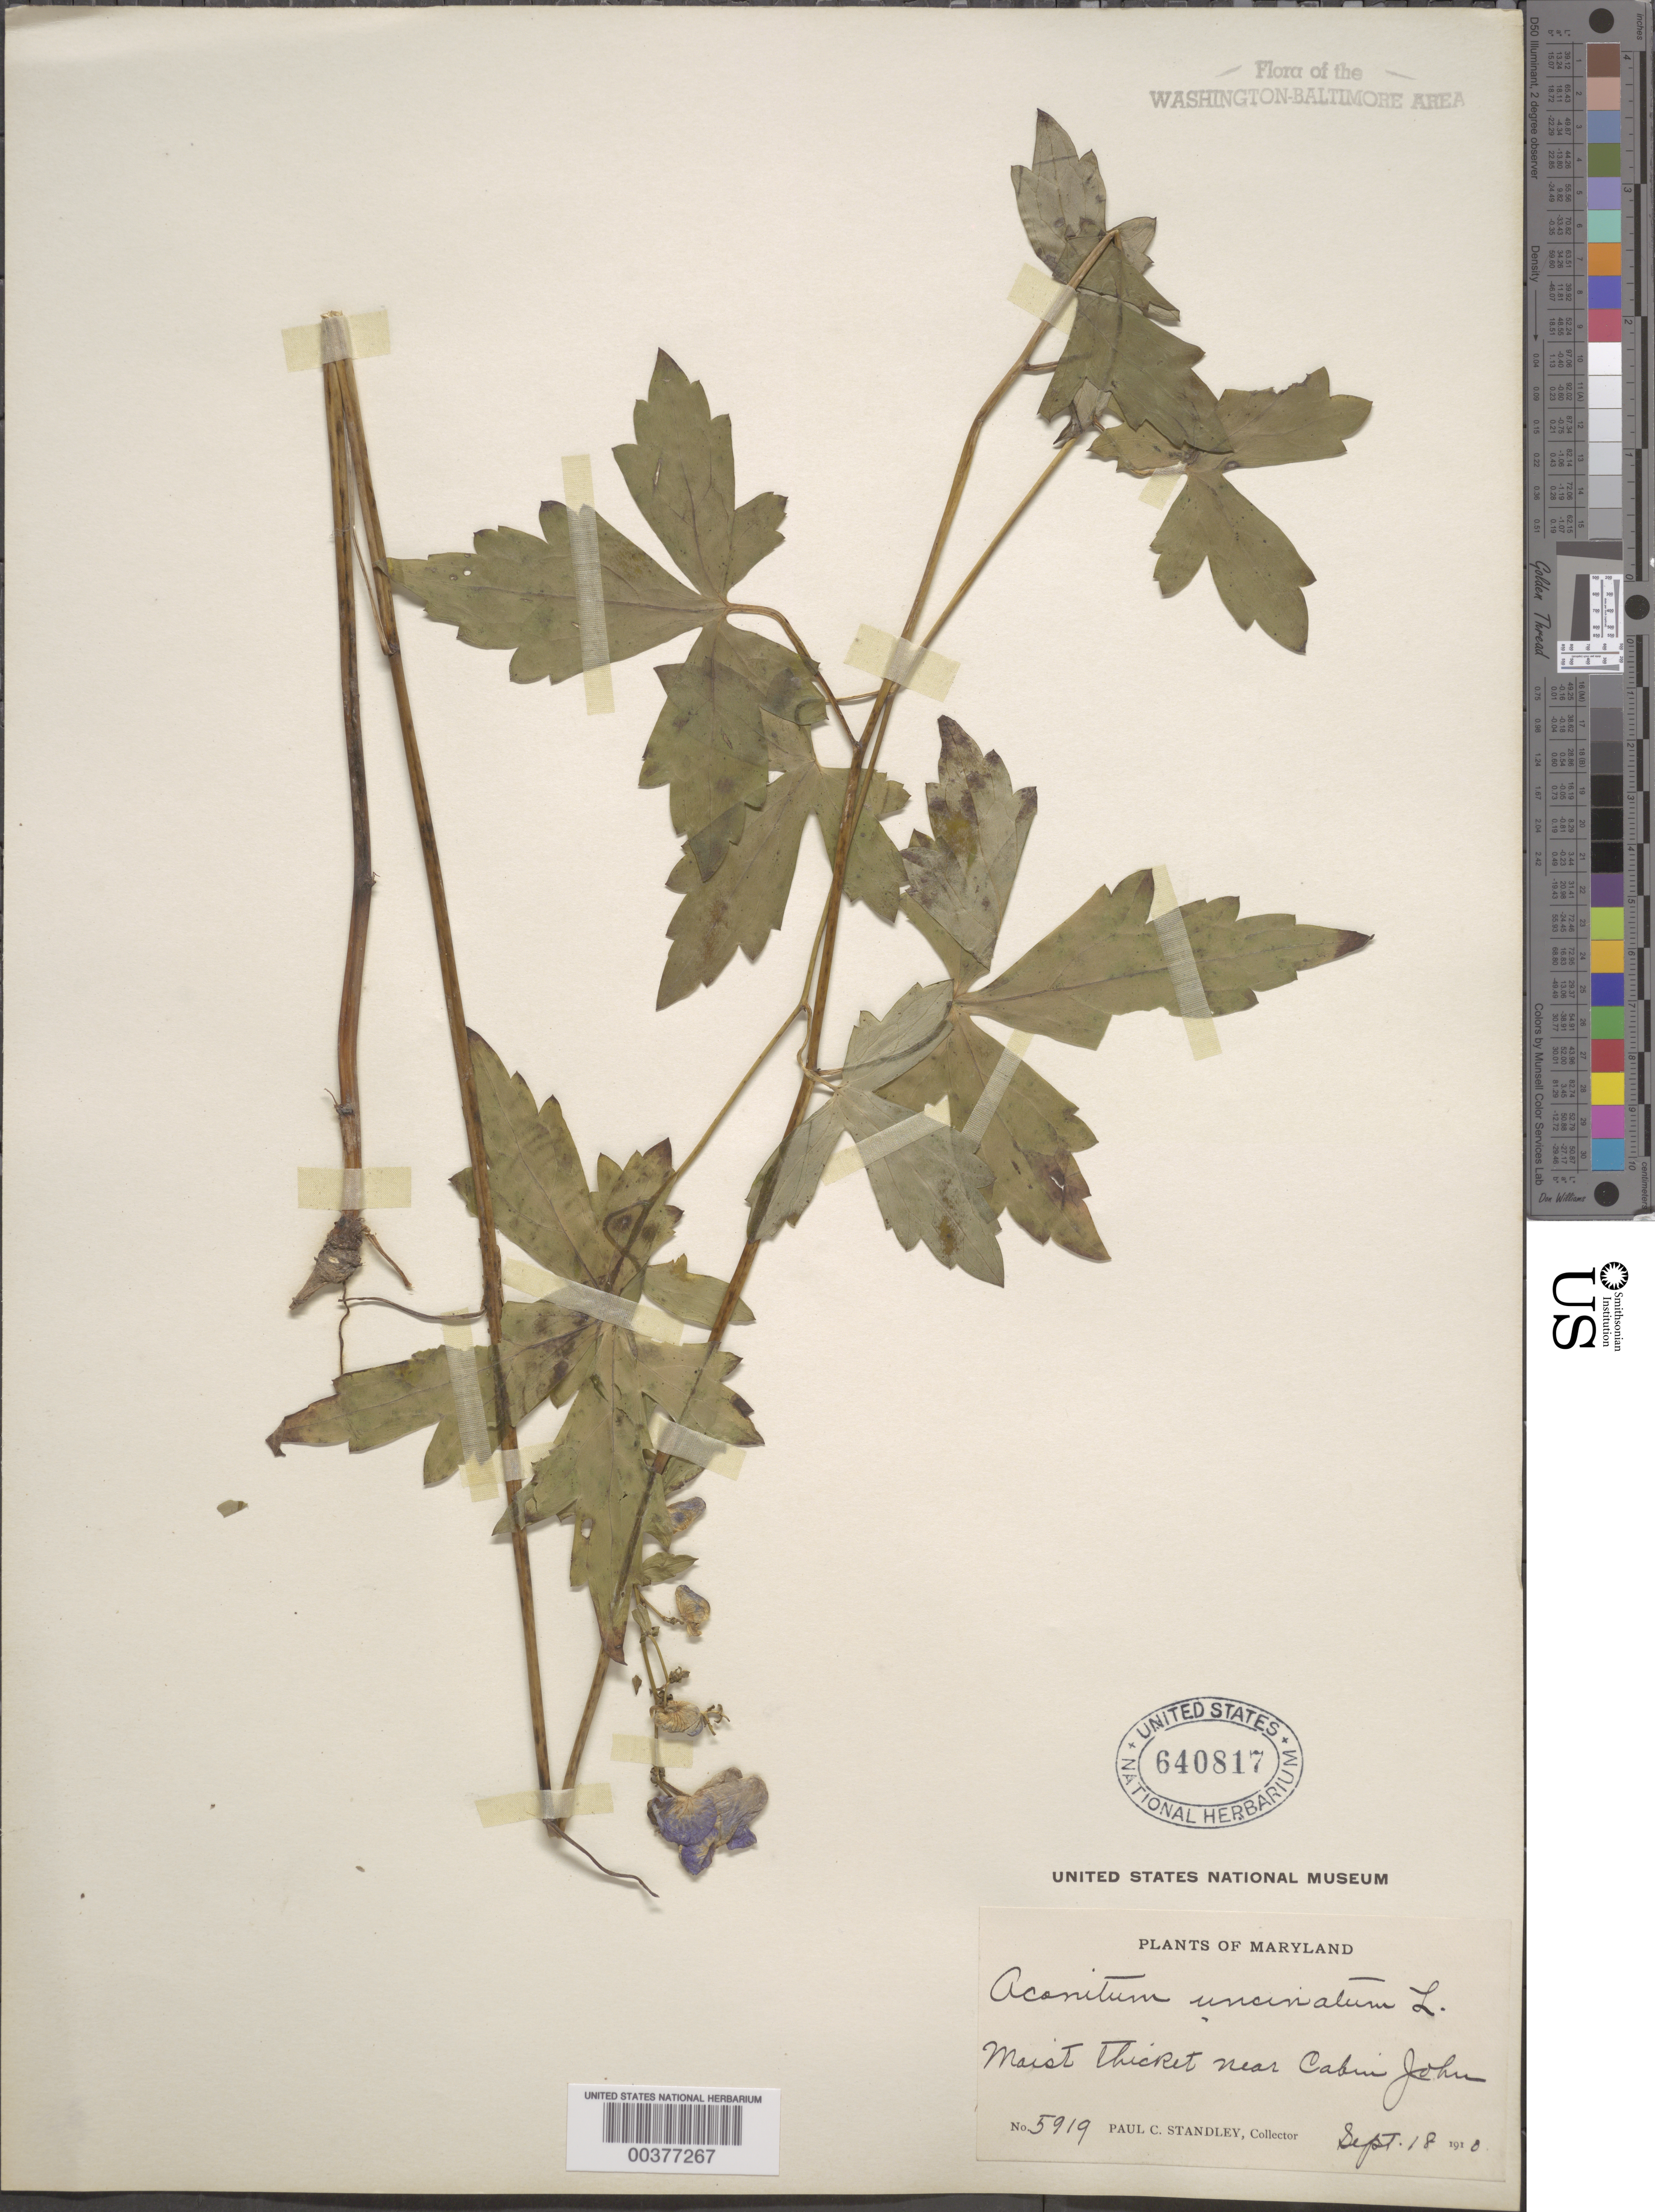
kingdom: Plantae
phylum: Tracheophyta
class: Magnoliopsida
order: Ranunculales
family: Ranunculaceae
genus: Aconitum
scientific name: Aconitum uncinatum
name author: L.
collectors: P. C. Standley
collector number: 5919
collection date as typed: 18 Sep 1910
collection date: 1910-09-18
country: United States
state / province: Maryland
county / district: Montgomery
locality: Cabin John vicinity C. & O. Canal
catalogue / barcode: US 640817